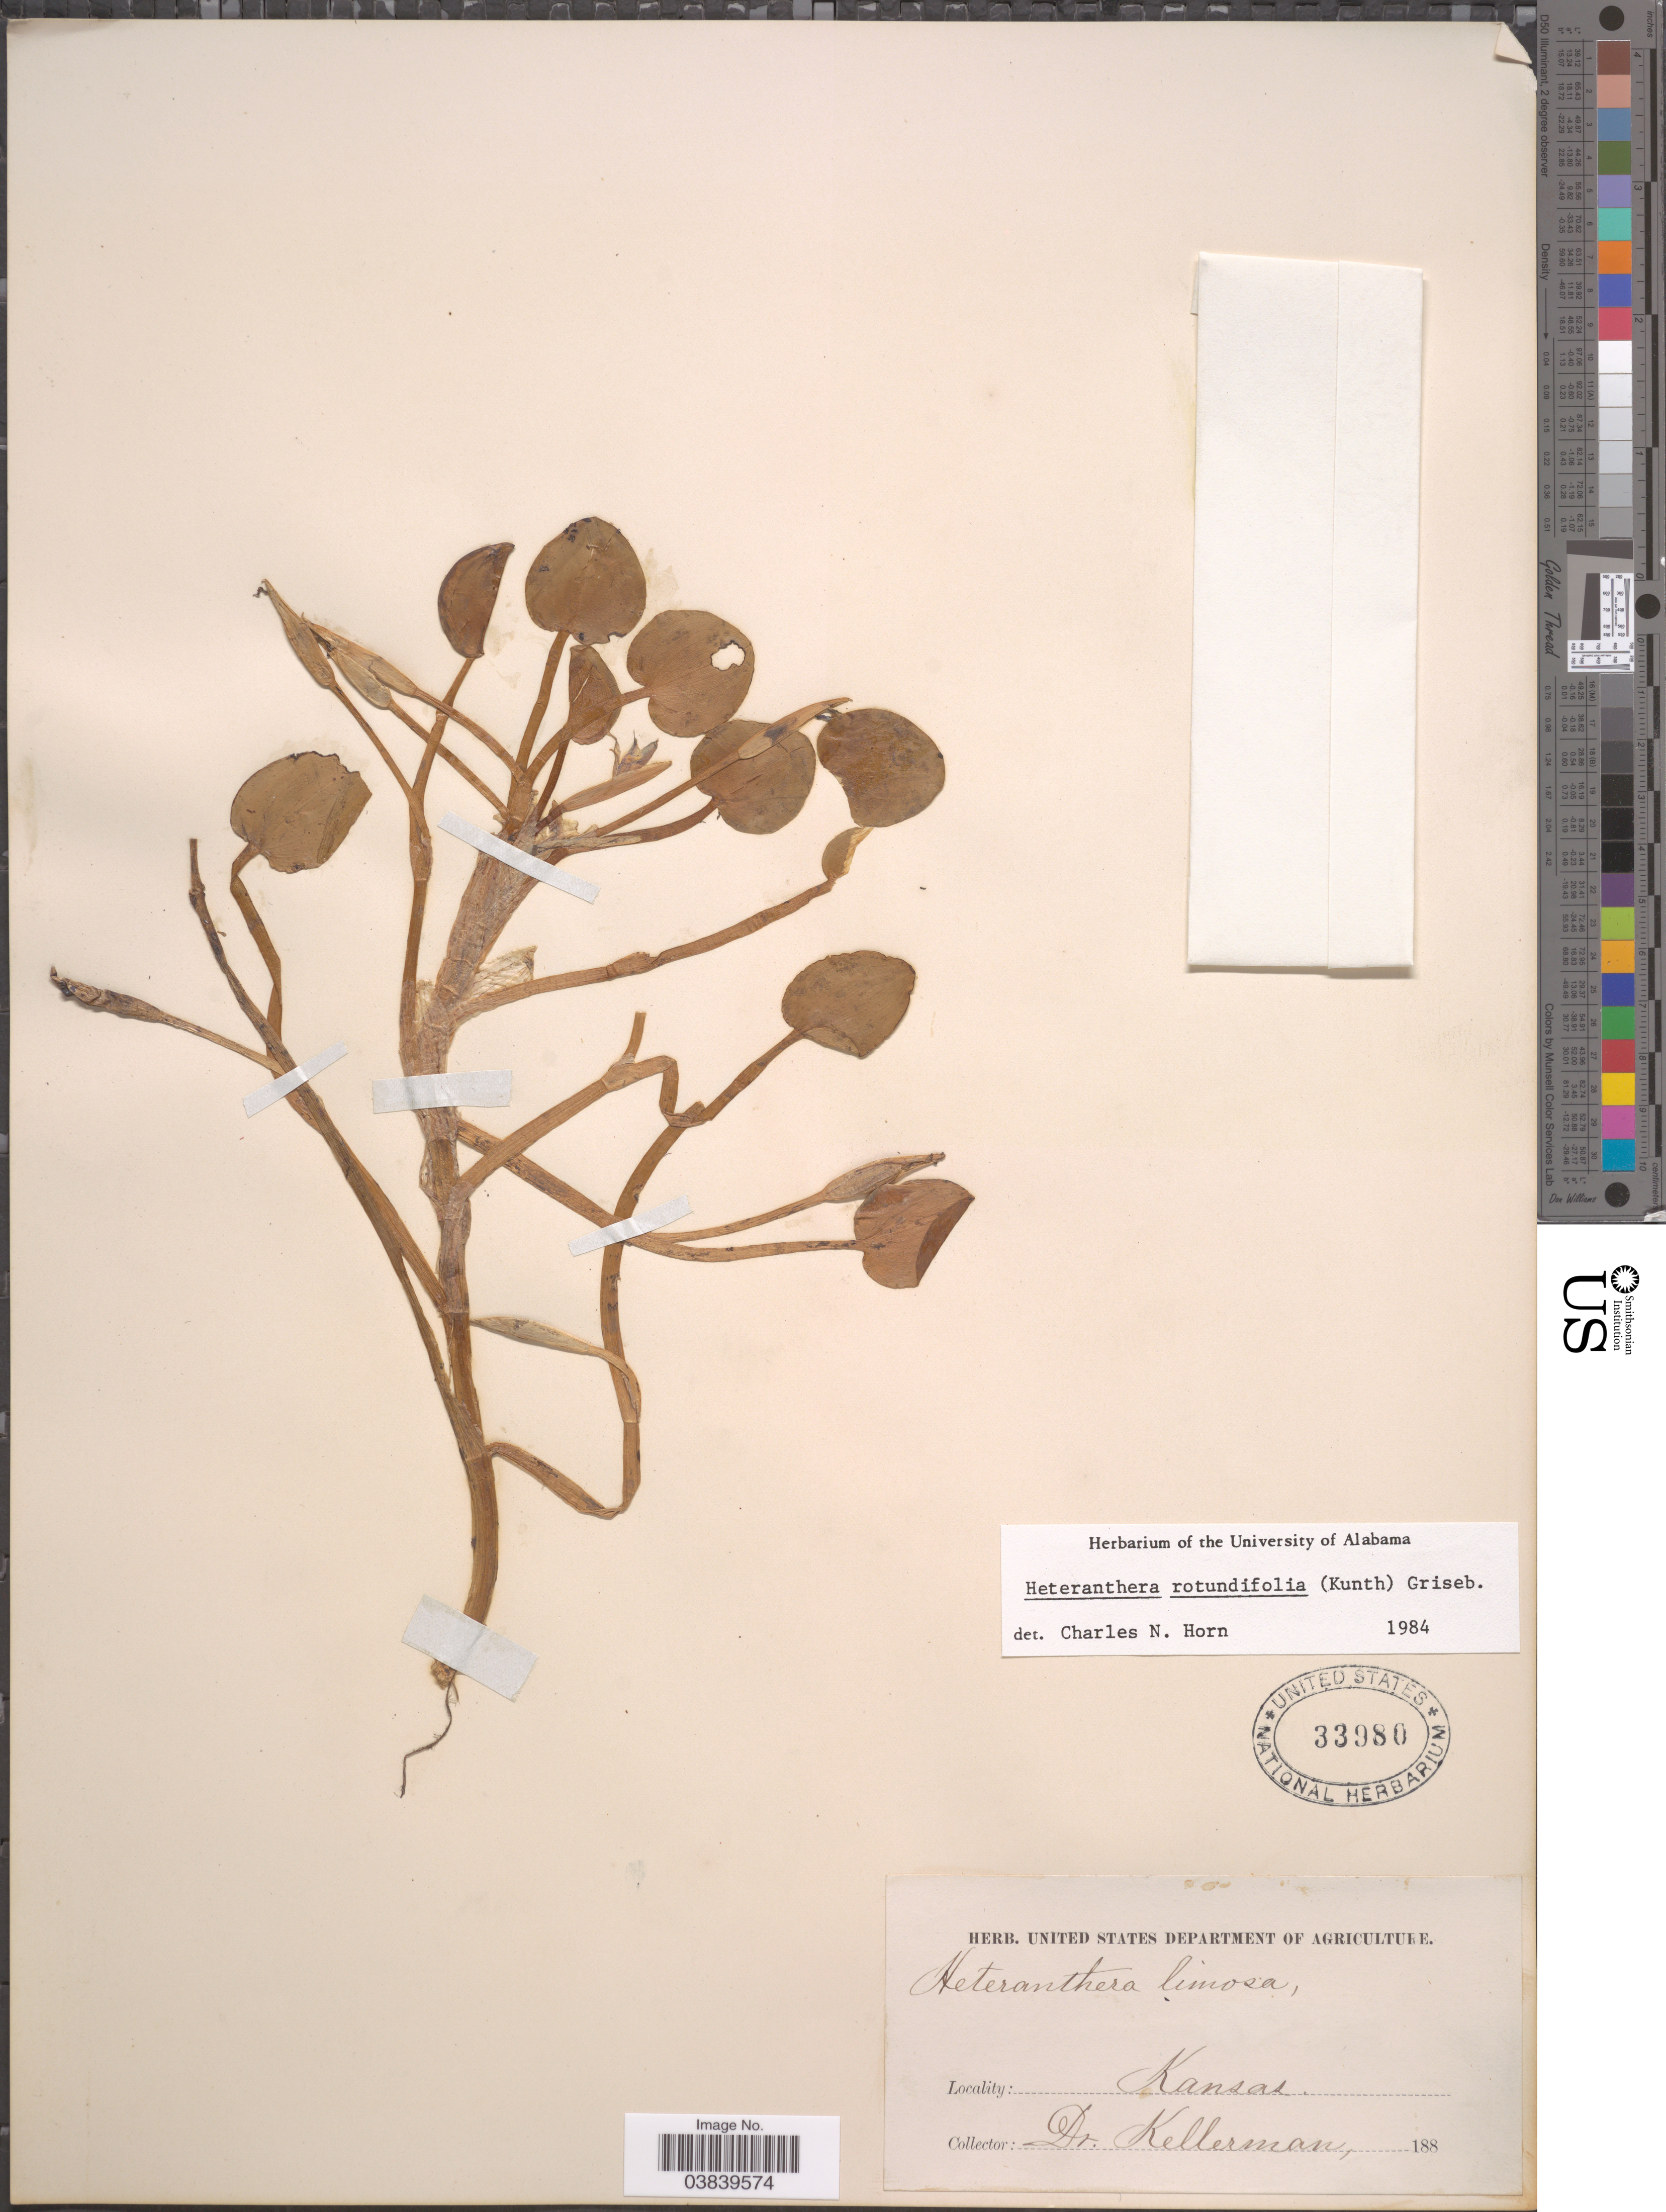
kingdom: Plantae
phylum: Tracheophyta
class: Liliopsida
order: Commelinales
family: Pontederiaceae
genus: Heteranthera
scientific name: Heteranthera rotundifolia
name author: (Kunth) Griseb.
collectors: -. Kellerman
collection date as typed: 188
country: United States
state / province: Kansas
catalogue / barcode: US 33980